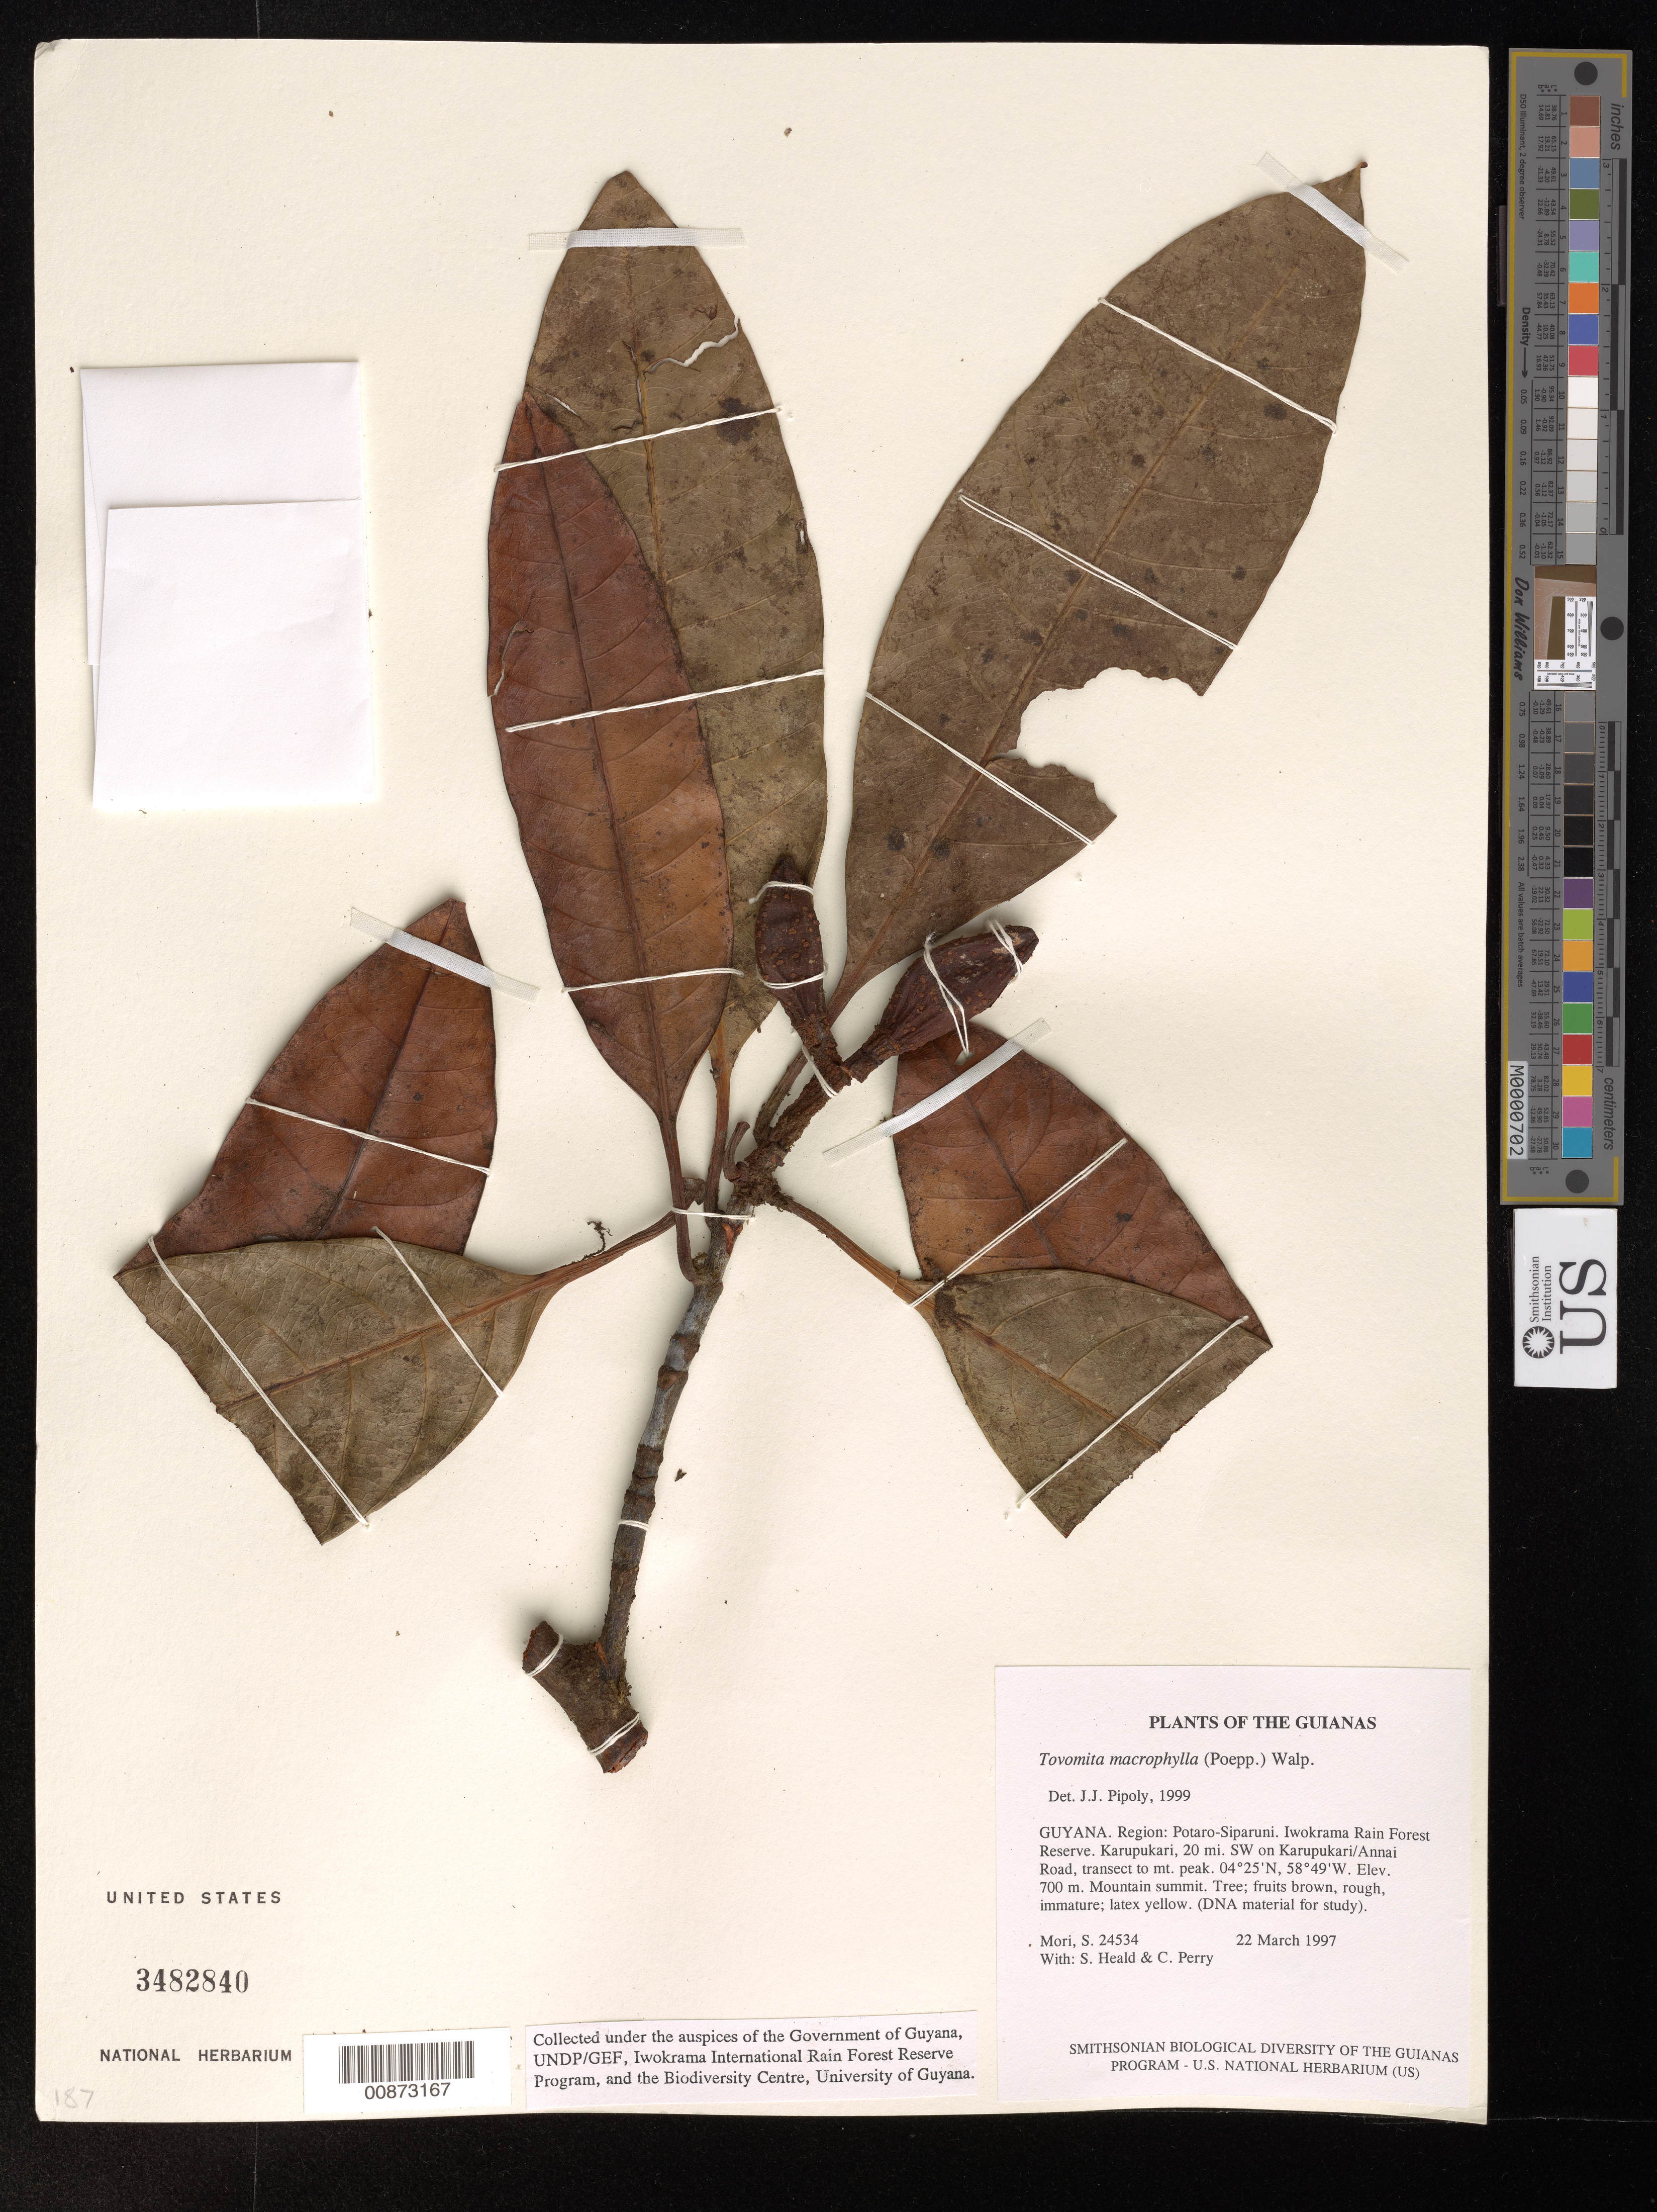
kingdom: Plantae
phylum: Tracheophyta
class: Magnoliopsida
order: Malpighiales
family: Clusiaceae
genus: Tovomita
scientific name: Tovomita macrophylla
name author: (Poepp.) Walp.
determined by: Pipoly, J. J., III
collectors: S. Mori, S. Heald & C. Perry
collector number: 24534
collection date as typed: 22 March 1997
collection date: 1997-03-22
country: Guyana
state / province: Potaro-Siparuni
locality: Iwokrama Rain Forest Reserve. Karupukari, 20 mi. SW on Karupukari/Annai Road, transect to mt. peak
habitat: Mountain summit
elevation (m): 700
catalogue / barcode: US 3482840